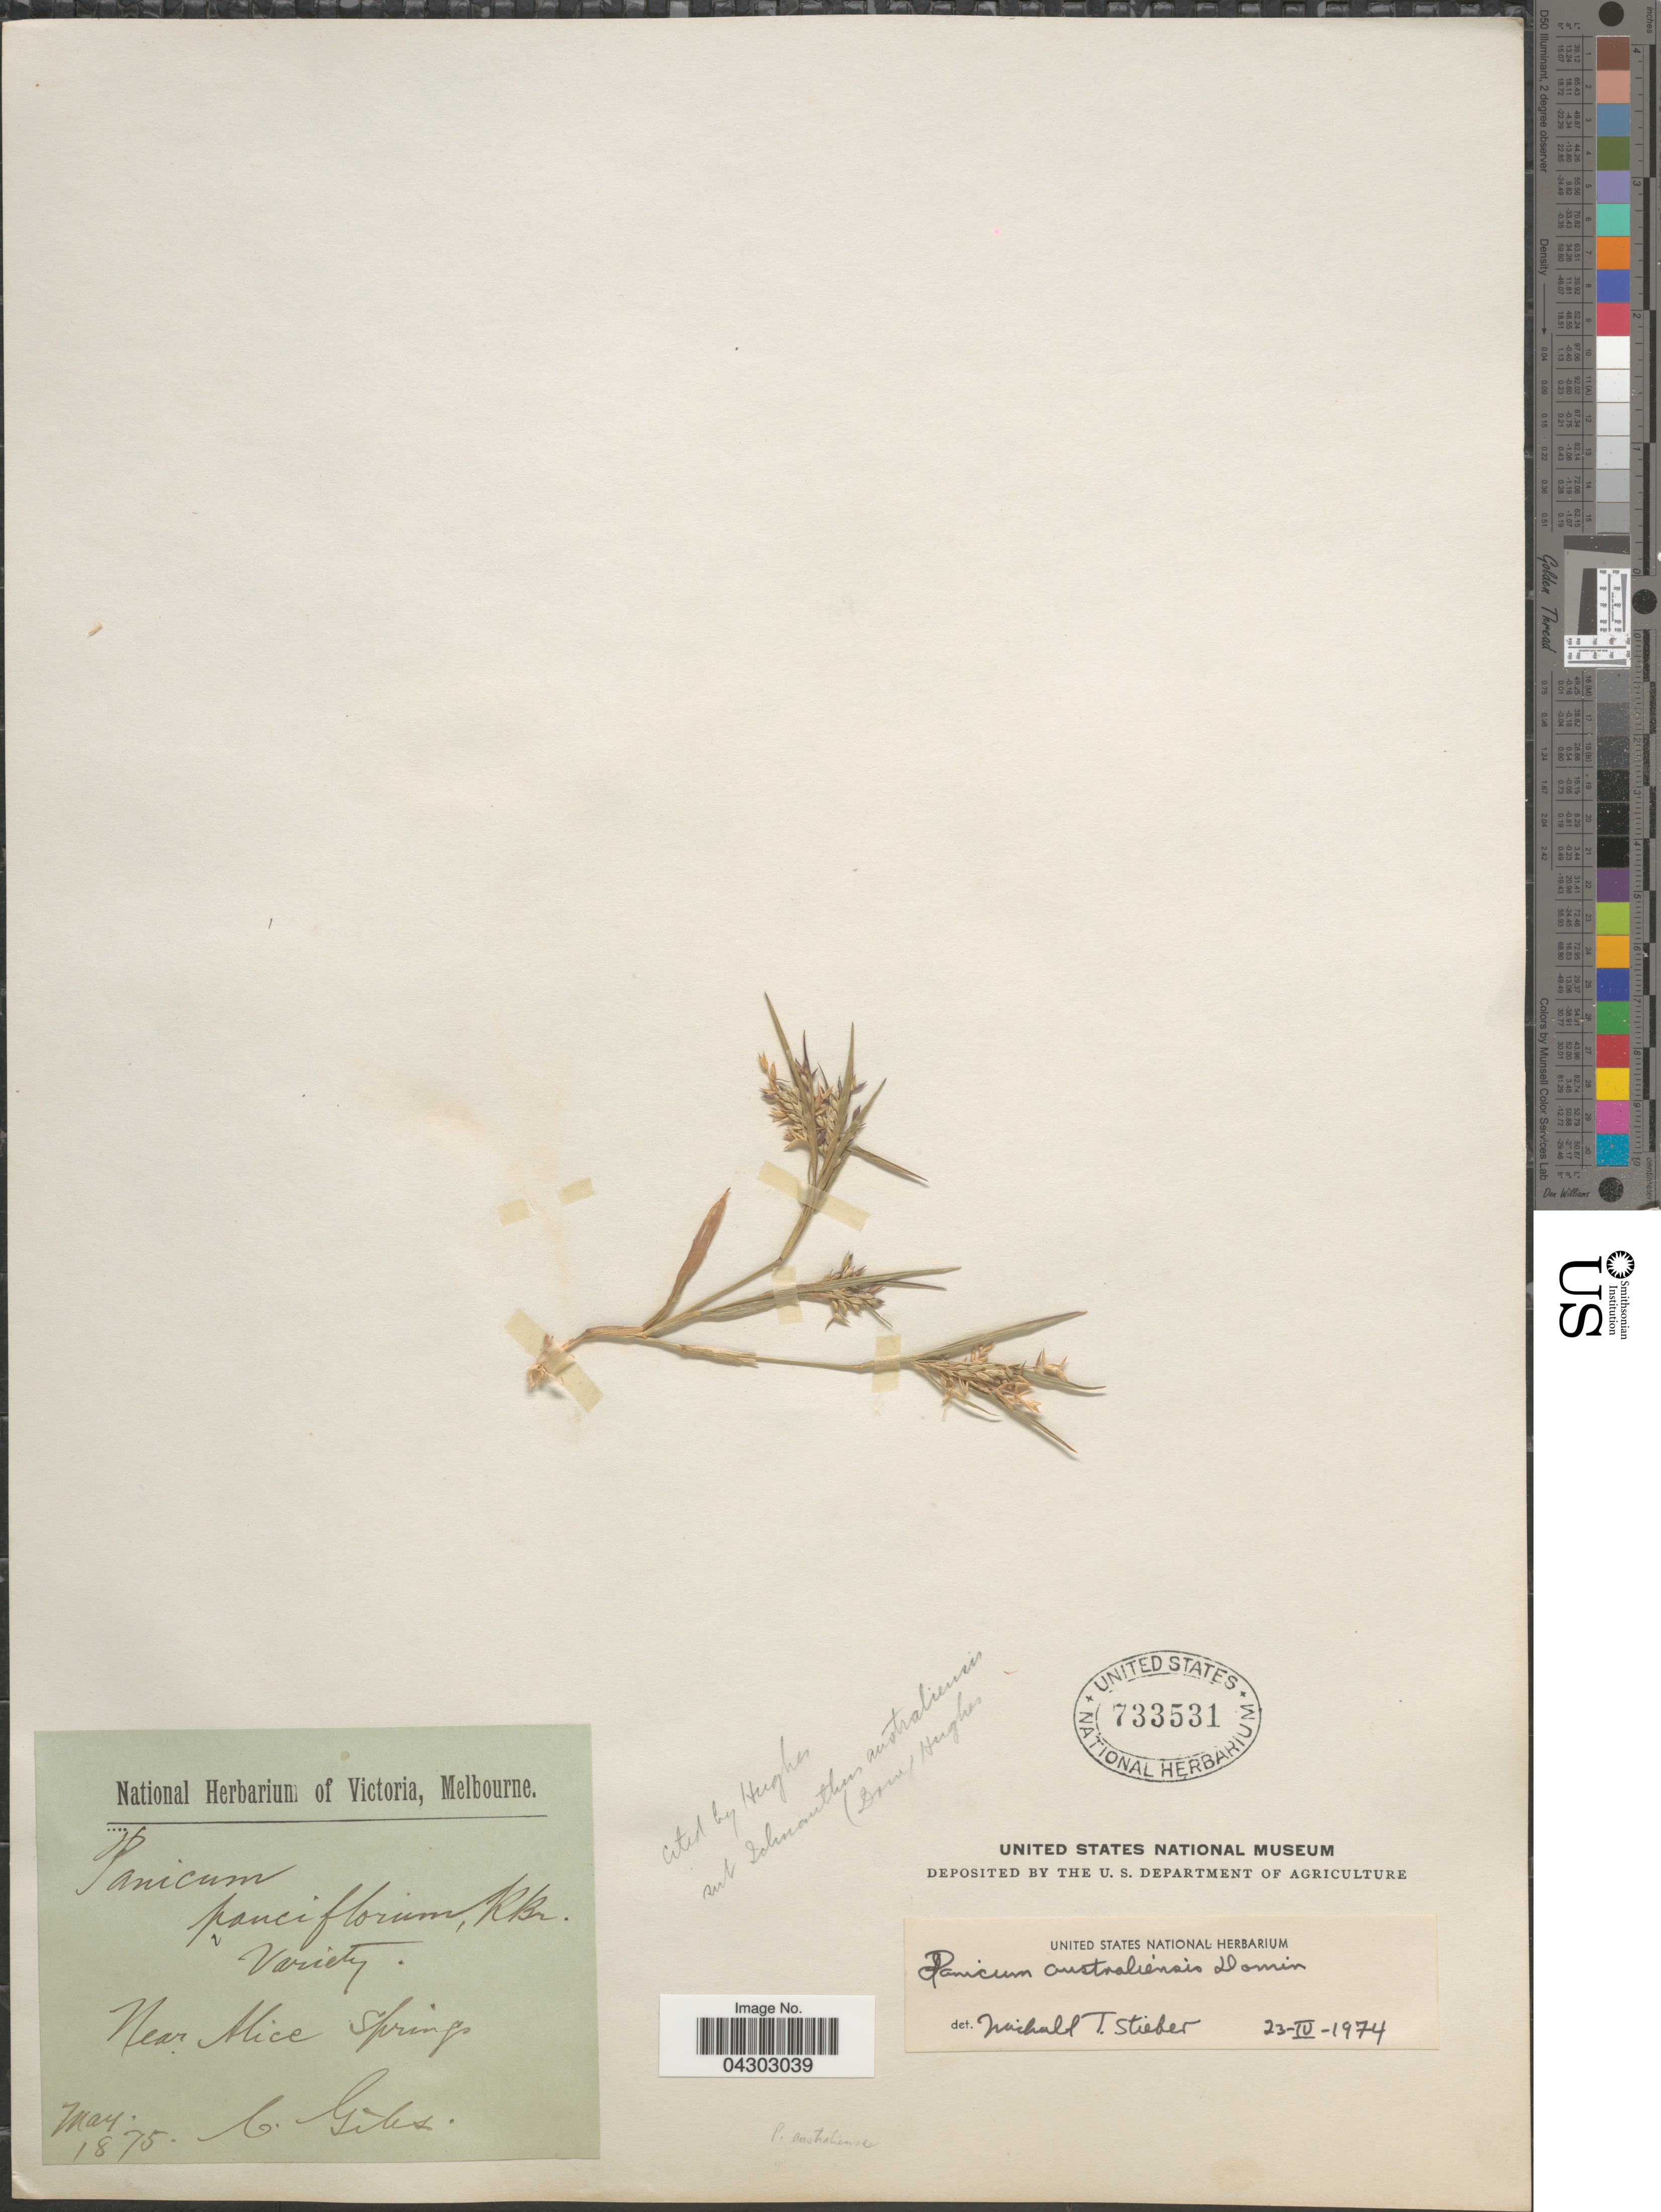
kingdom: Plantae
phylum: Tracheophyta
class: Liliopsida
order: Poales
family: Poaceae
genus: Panicum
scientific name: Panicum australiense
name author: Domin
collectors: Giles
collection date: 1875-05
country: Australia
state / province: Northern Territory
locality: Near Alice Springs.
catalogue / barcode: US 733531